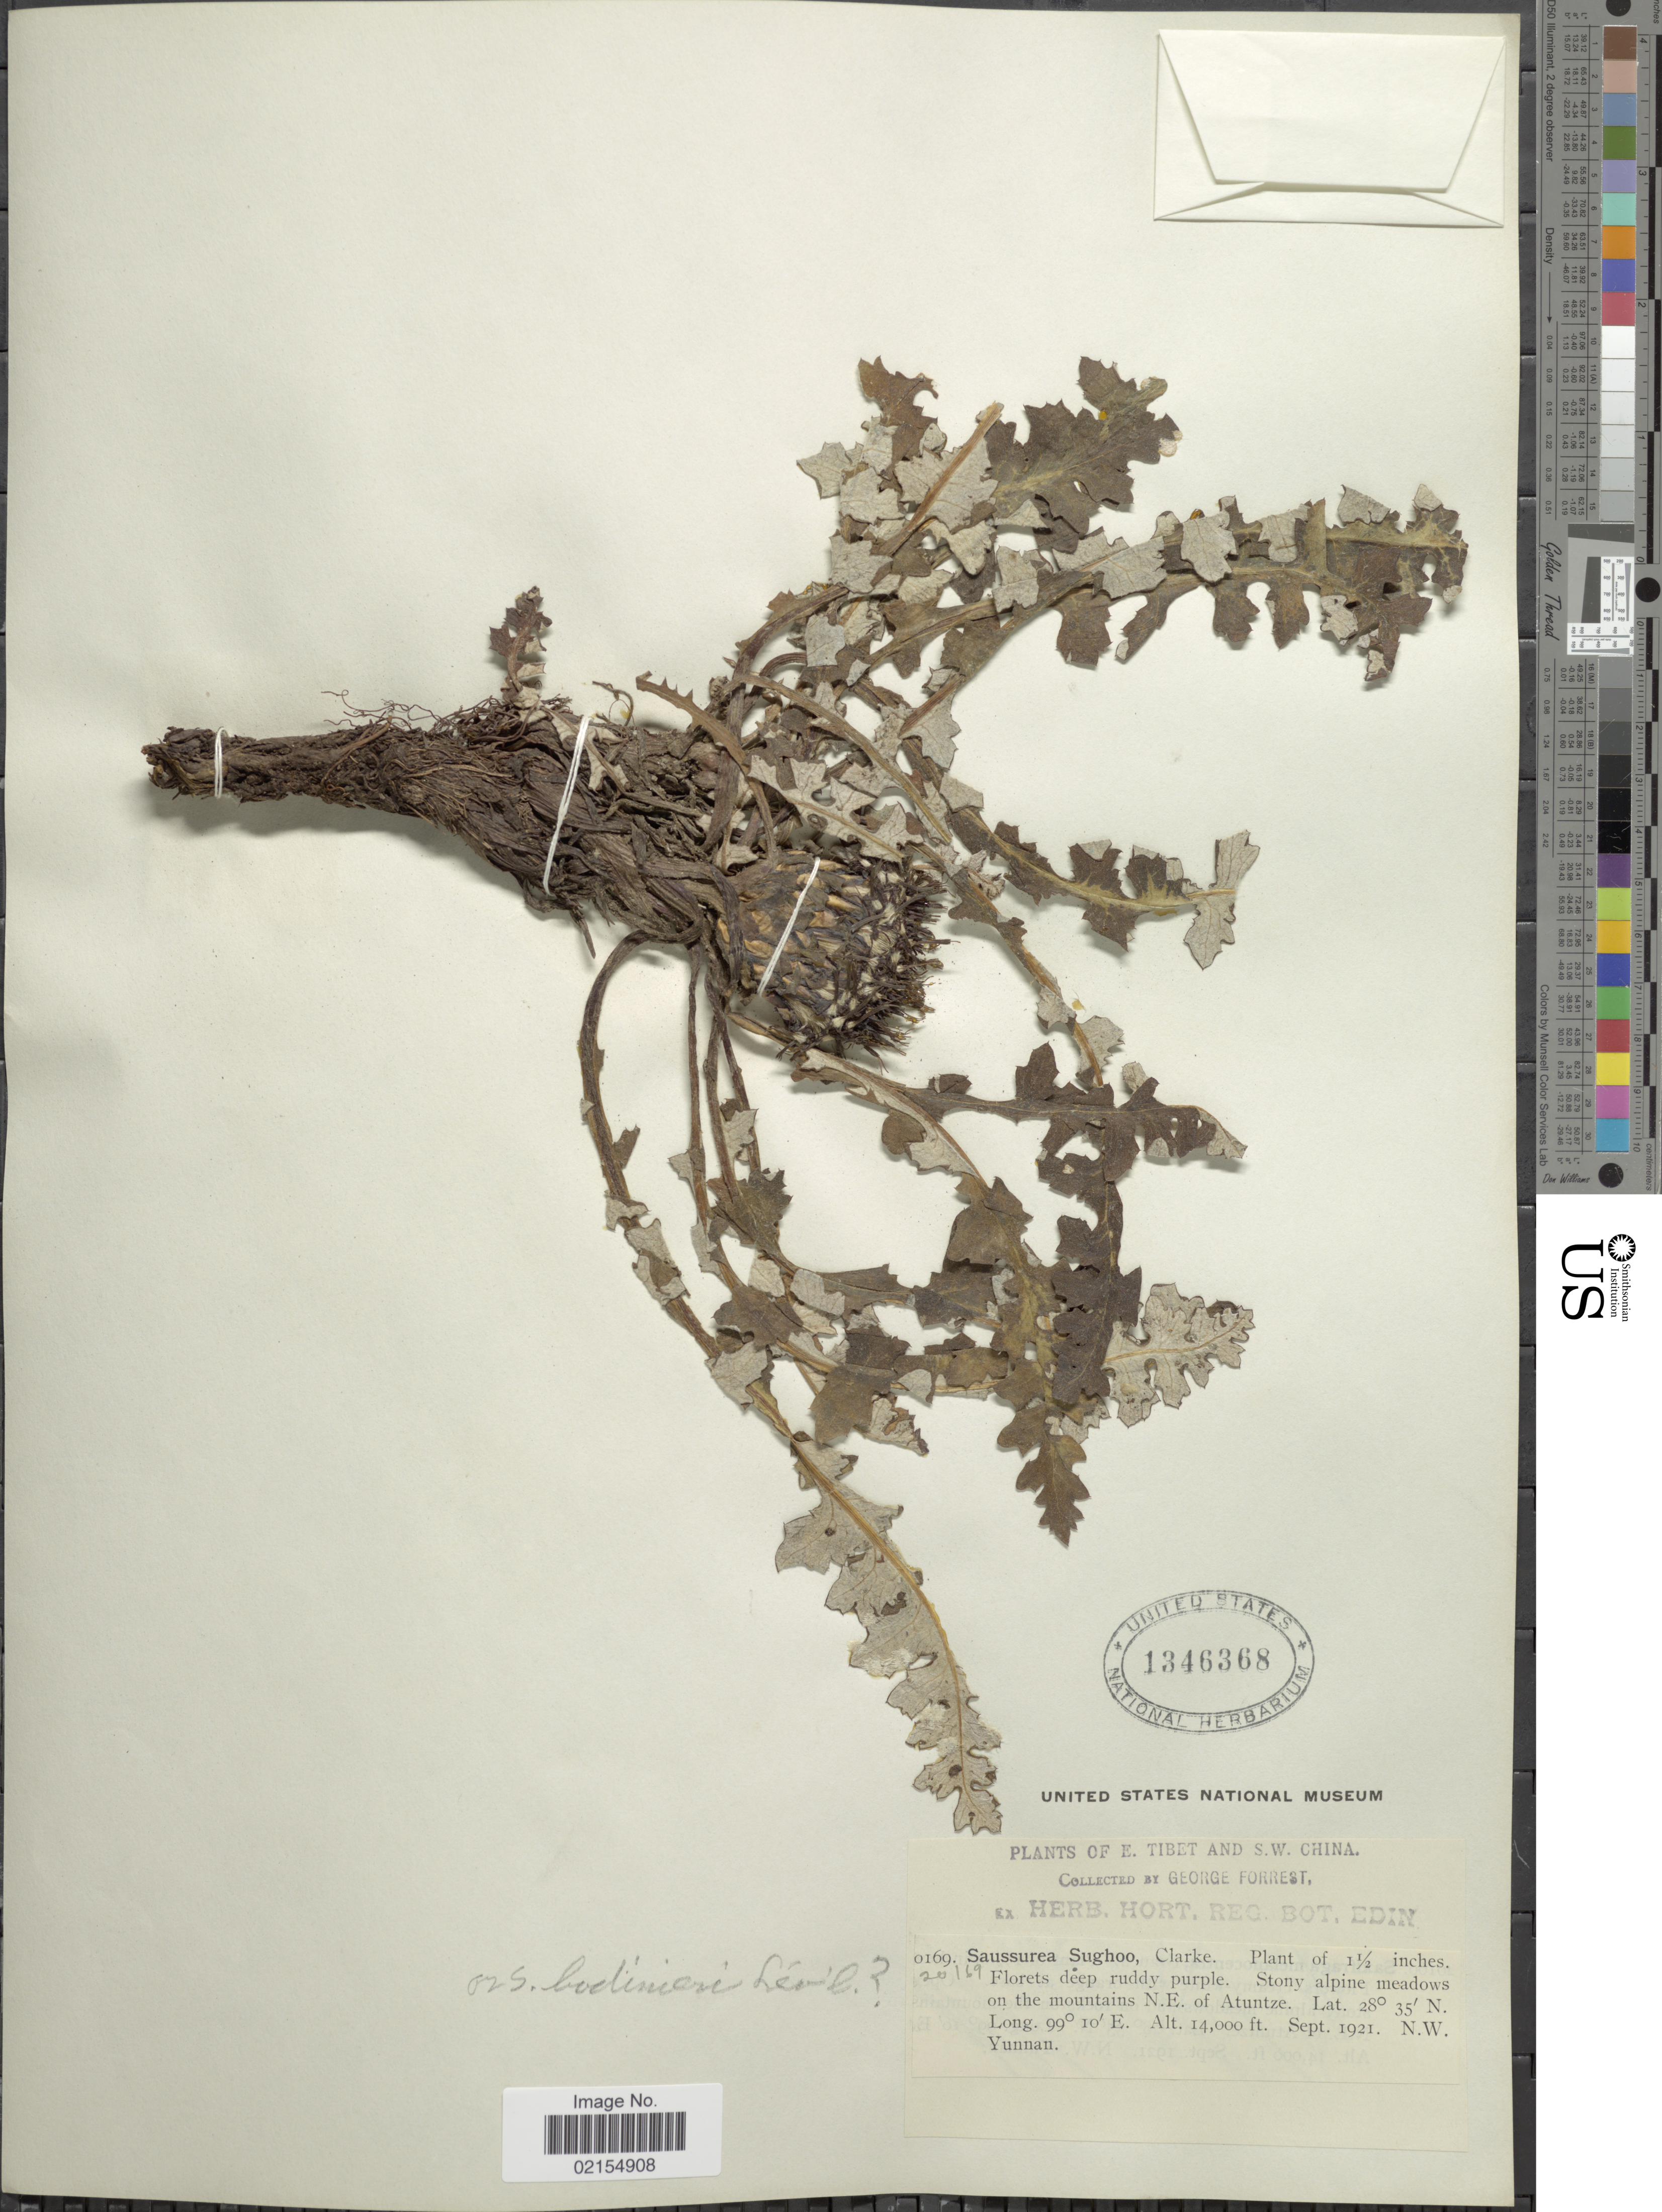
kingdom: Plantae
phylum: Tracheophyta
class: Magnoliopsida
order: Asterales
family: Asteraceae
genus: Saussurea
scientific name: Saussurea bodinieri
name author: H. Lév.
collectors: G. Forrest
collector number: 20169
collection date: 1921-09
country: China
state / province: Yunnan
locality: E. Tibet and S.W. China, Stony alpine meadows on the mountains N.E. of Atuntze, N. W. Yunnan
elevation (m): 4267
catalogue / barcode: US 1346368